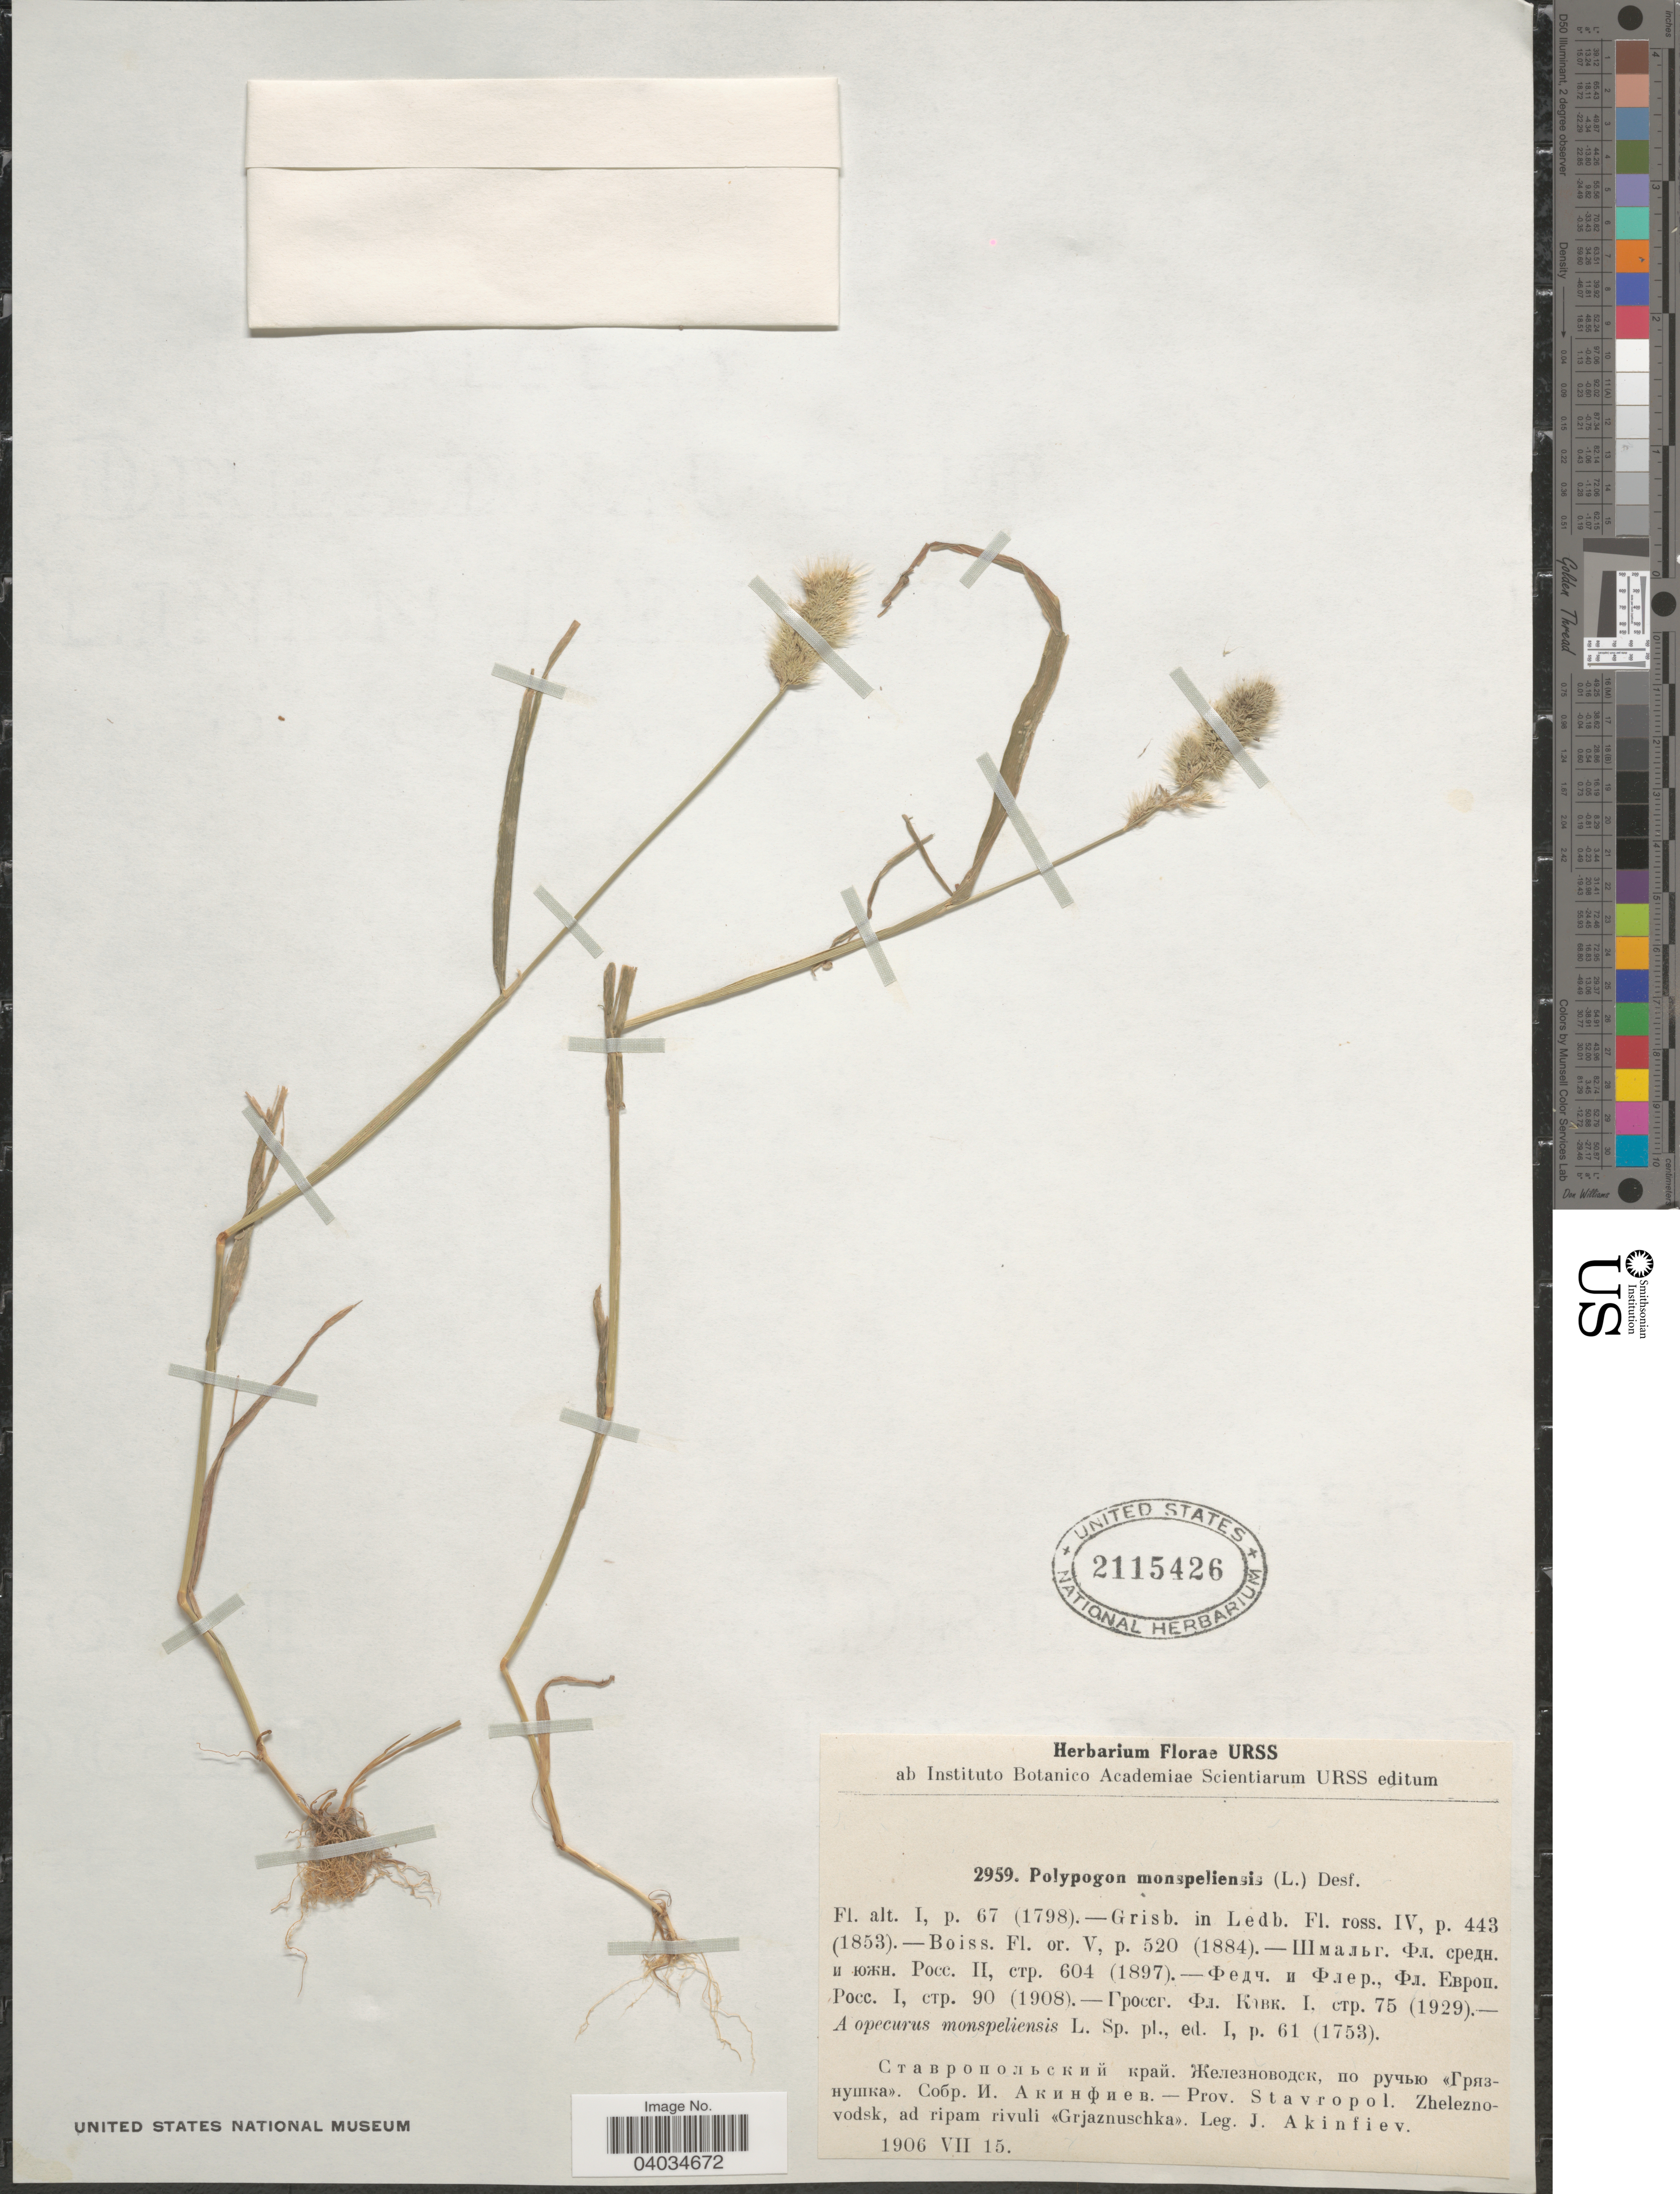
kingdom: Plantae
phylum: Tracheophyta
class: Liliopsida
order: Poales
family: Poaceae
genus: Polypogon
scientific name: Polypogon monspeliensis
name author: (L.) Desf.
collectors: J. Akinfiev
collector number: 2959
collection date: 1906-07-15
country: Russian Federation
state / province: Stavropol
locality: Zheleznovodsk, ad ripam rivuli Grjaznuschka.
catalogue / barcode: US 2115426